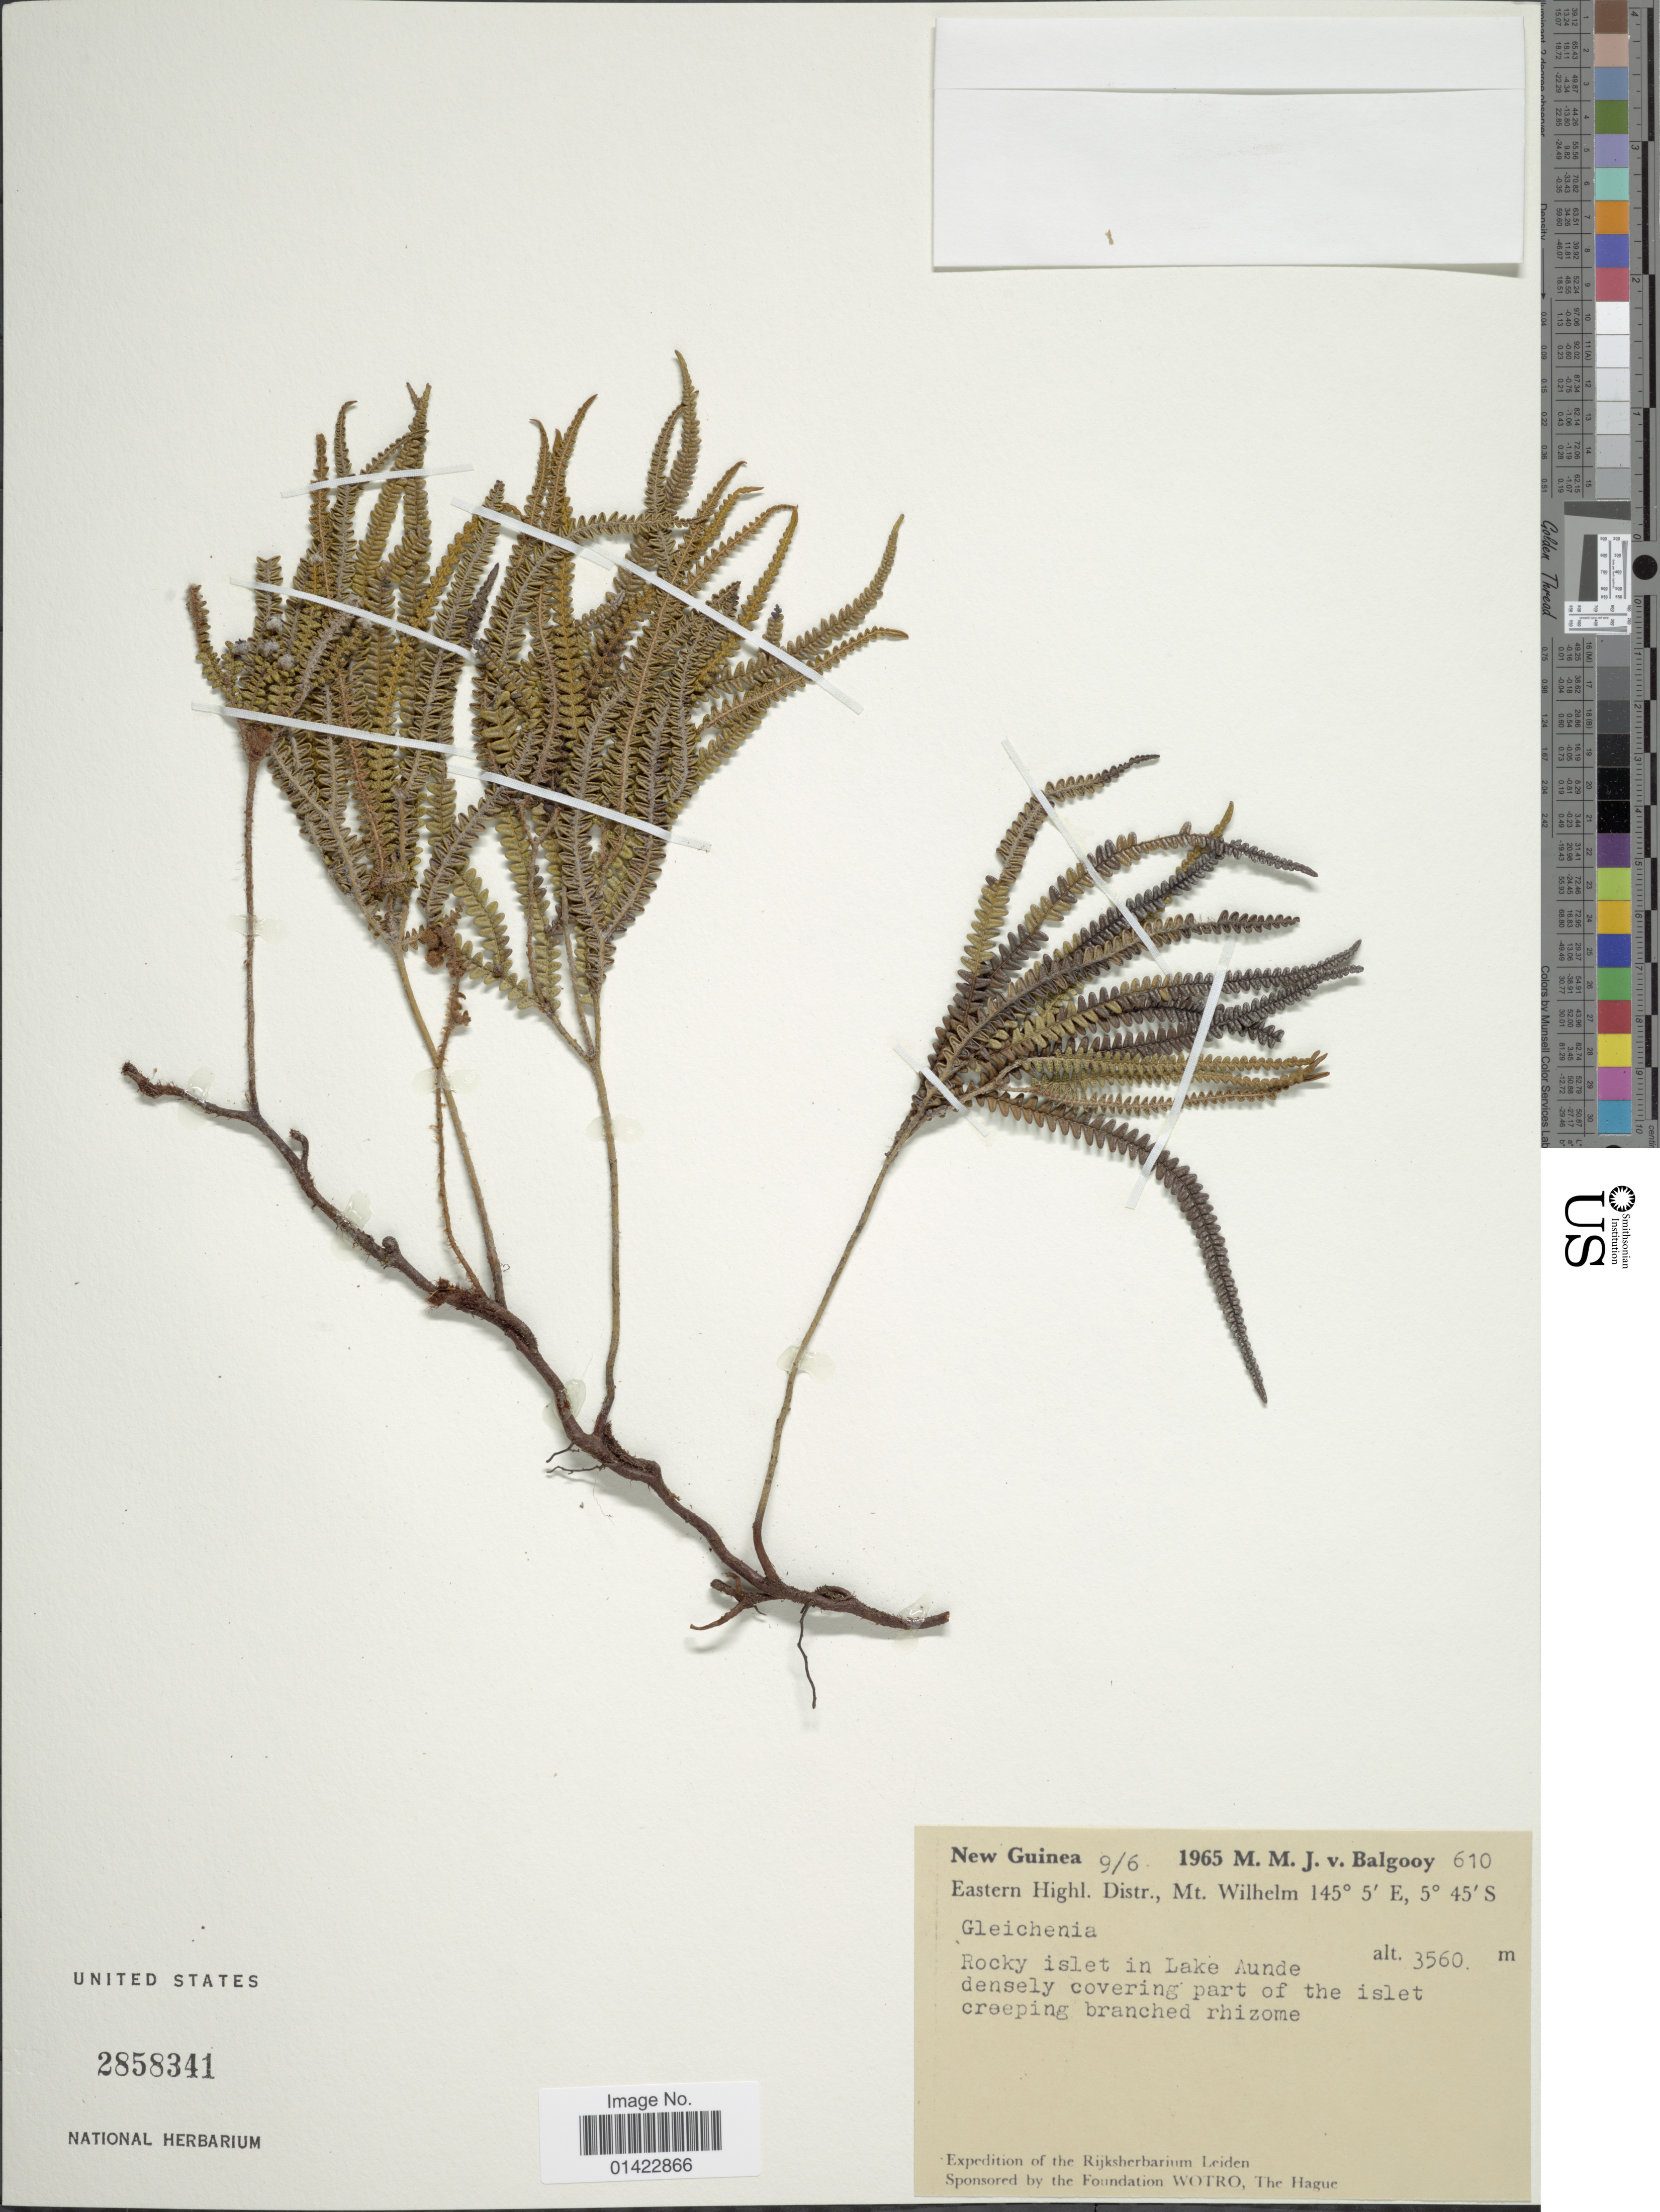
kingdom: Plantae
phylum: Tracheophyta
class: Polypodiopsida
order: Gleicheniales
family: Gleicheniaceae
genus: Sticherus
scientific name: Sticherus bolanicus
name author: (Rosenst.) Copel.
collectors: M. M. van Balgooy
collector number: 610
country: Papua New Guinea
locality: New Guinea. Eastern Highl. Distr., Mt. Wilhelm. Rocky islet in Lake Aunde.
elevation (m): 3560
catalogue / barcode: US 2858341